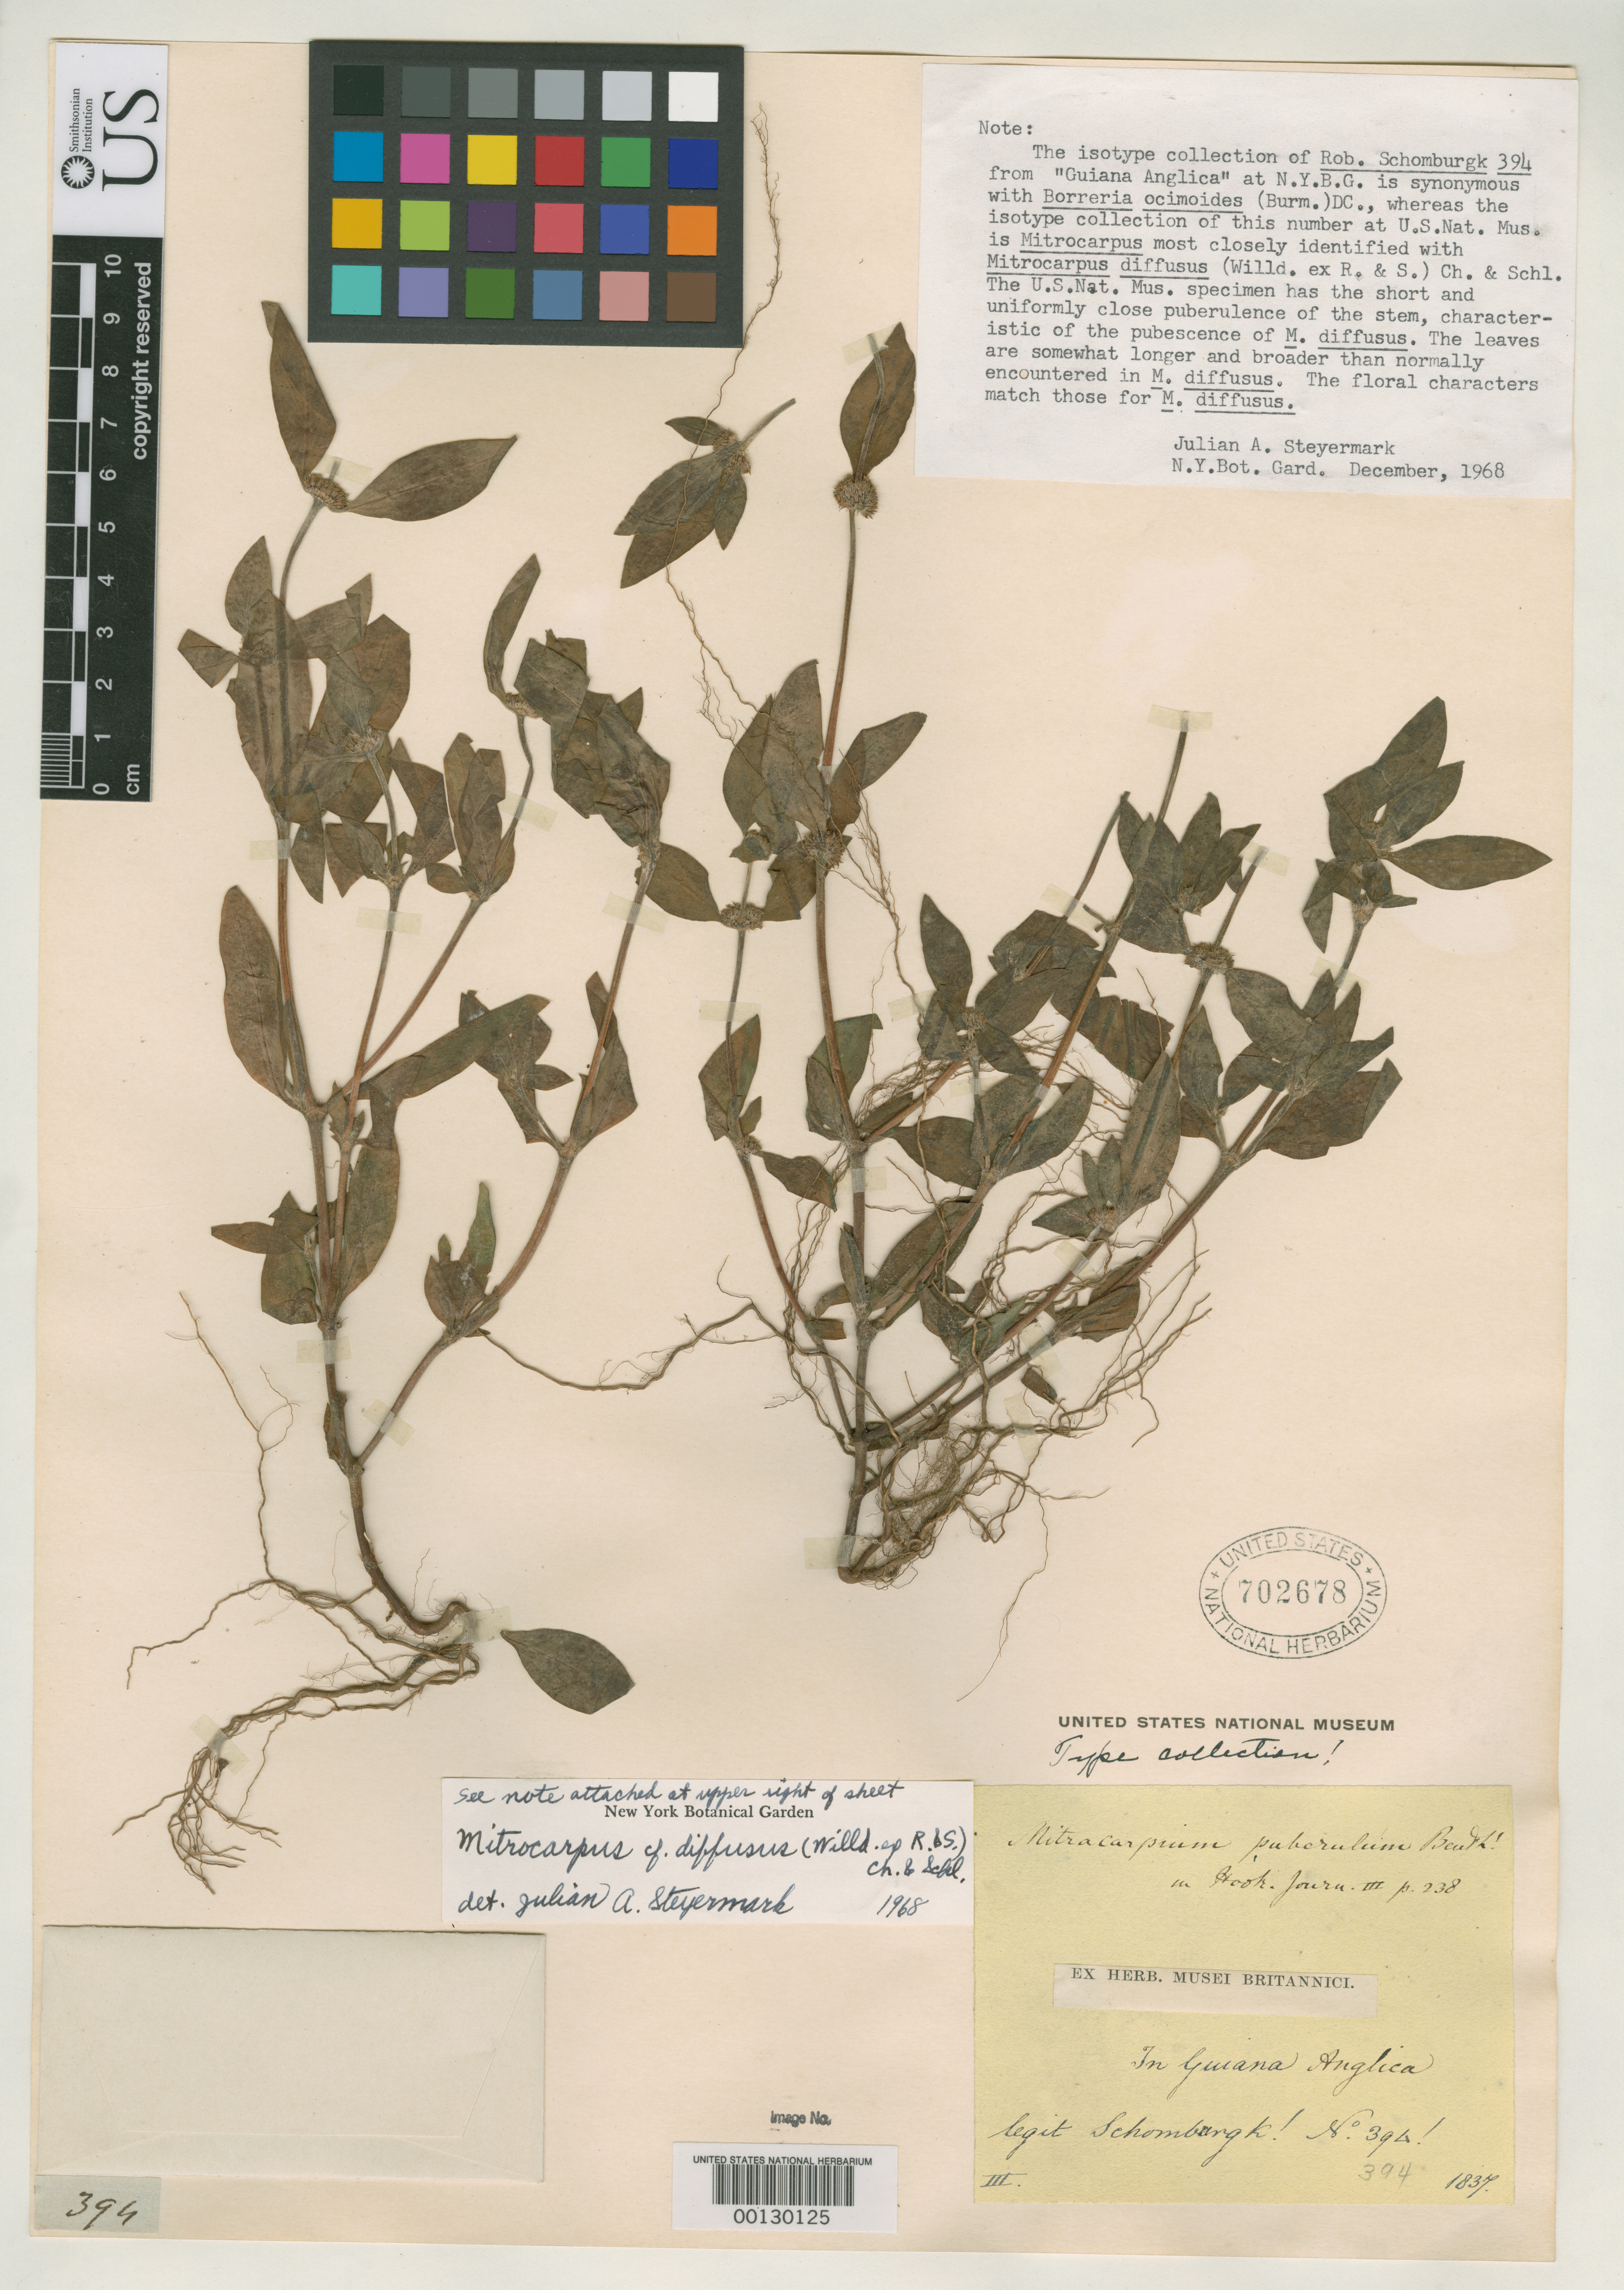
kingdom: Plantae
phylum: Tracheophyta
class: Magnoliopsida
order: Gentianales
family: Rubiaceae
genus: Mitracarpus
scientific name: Mitracarpus puberulum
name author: Benth.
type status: Isotype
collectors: R. H. Schomburgk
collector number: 394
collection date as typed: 1837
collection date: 1837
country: Guyana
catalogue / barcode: US 702678